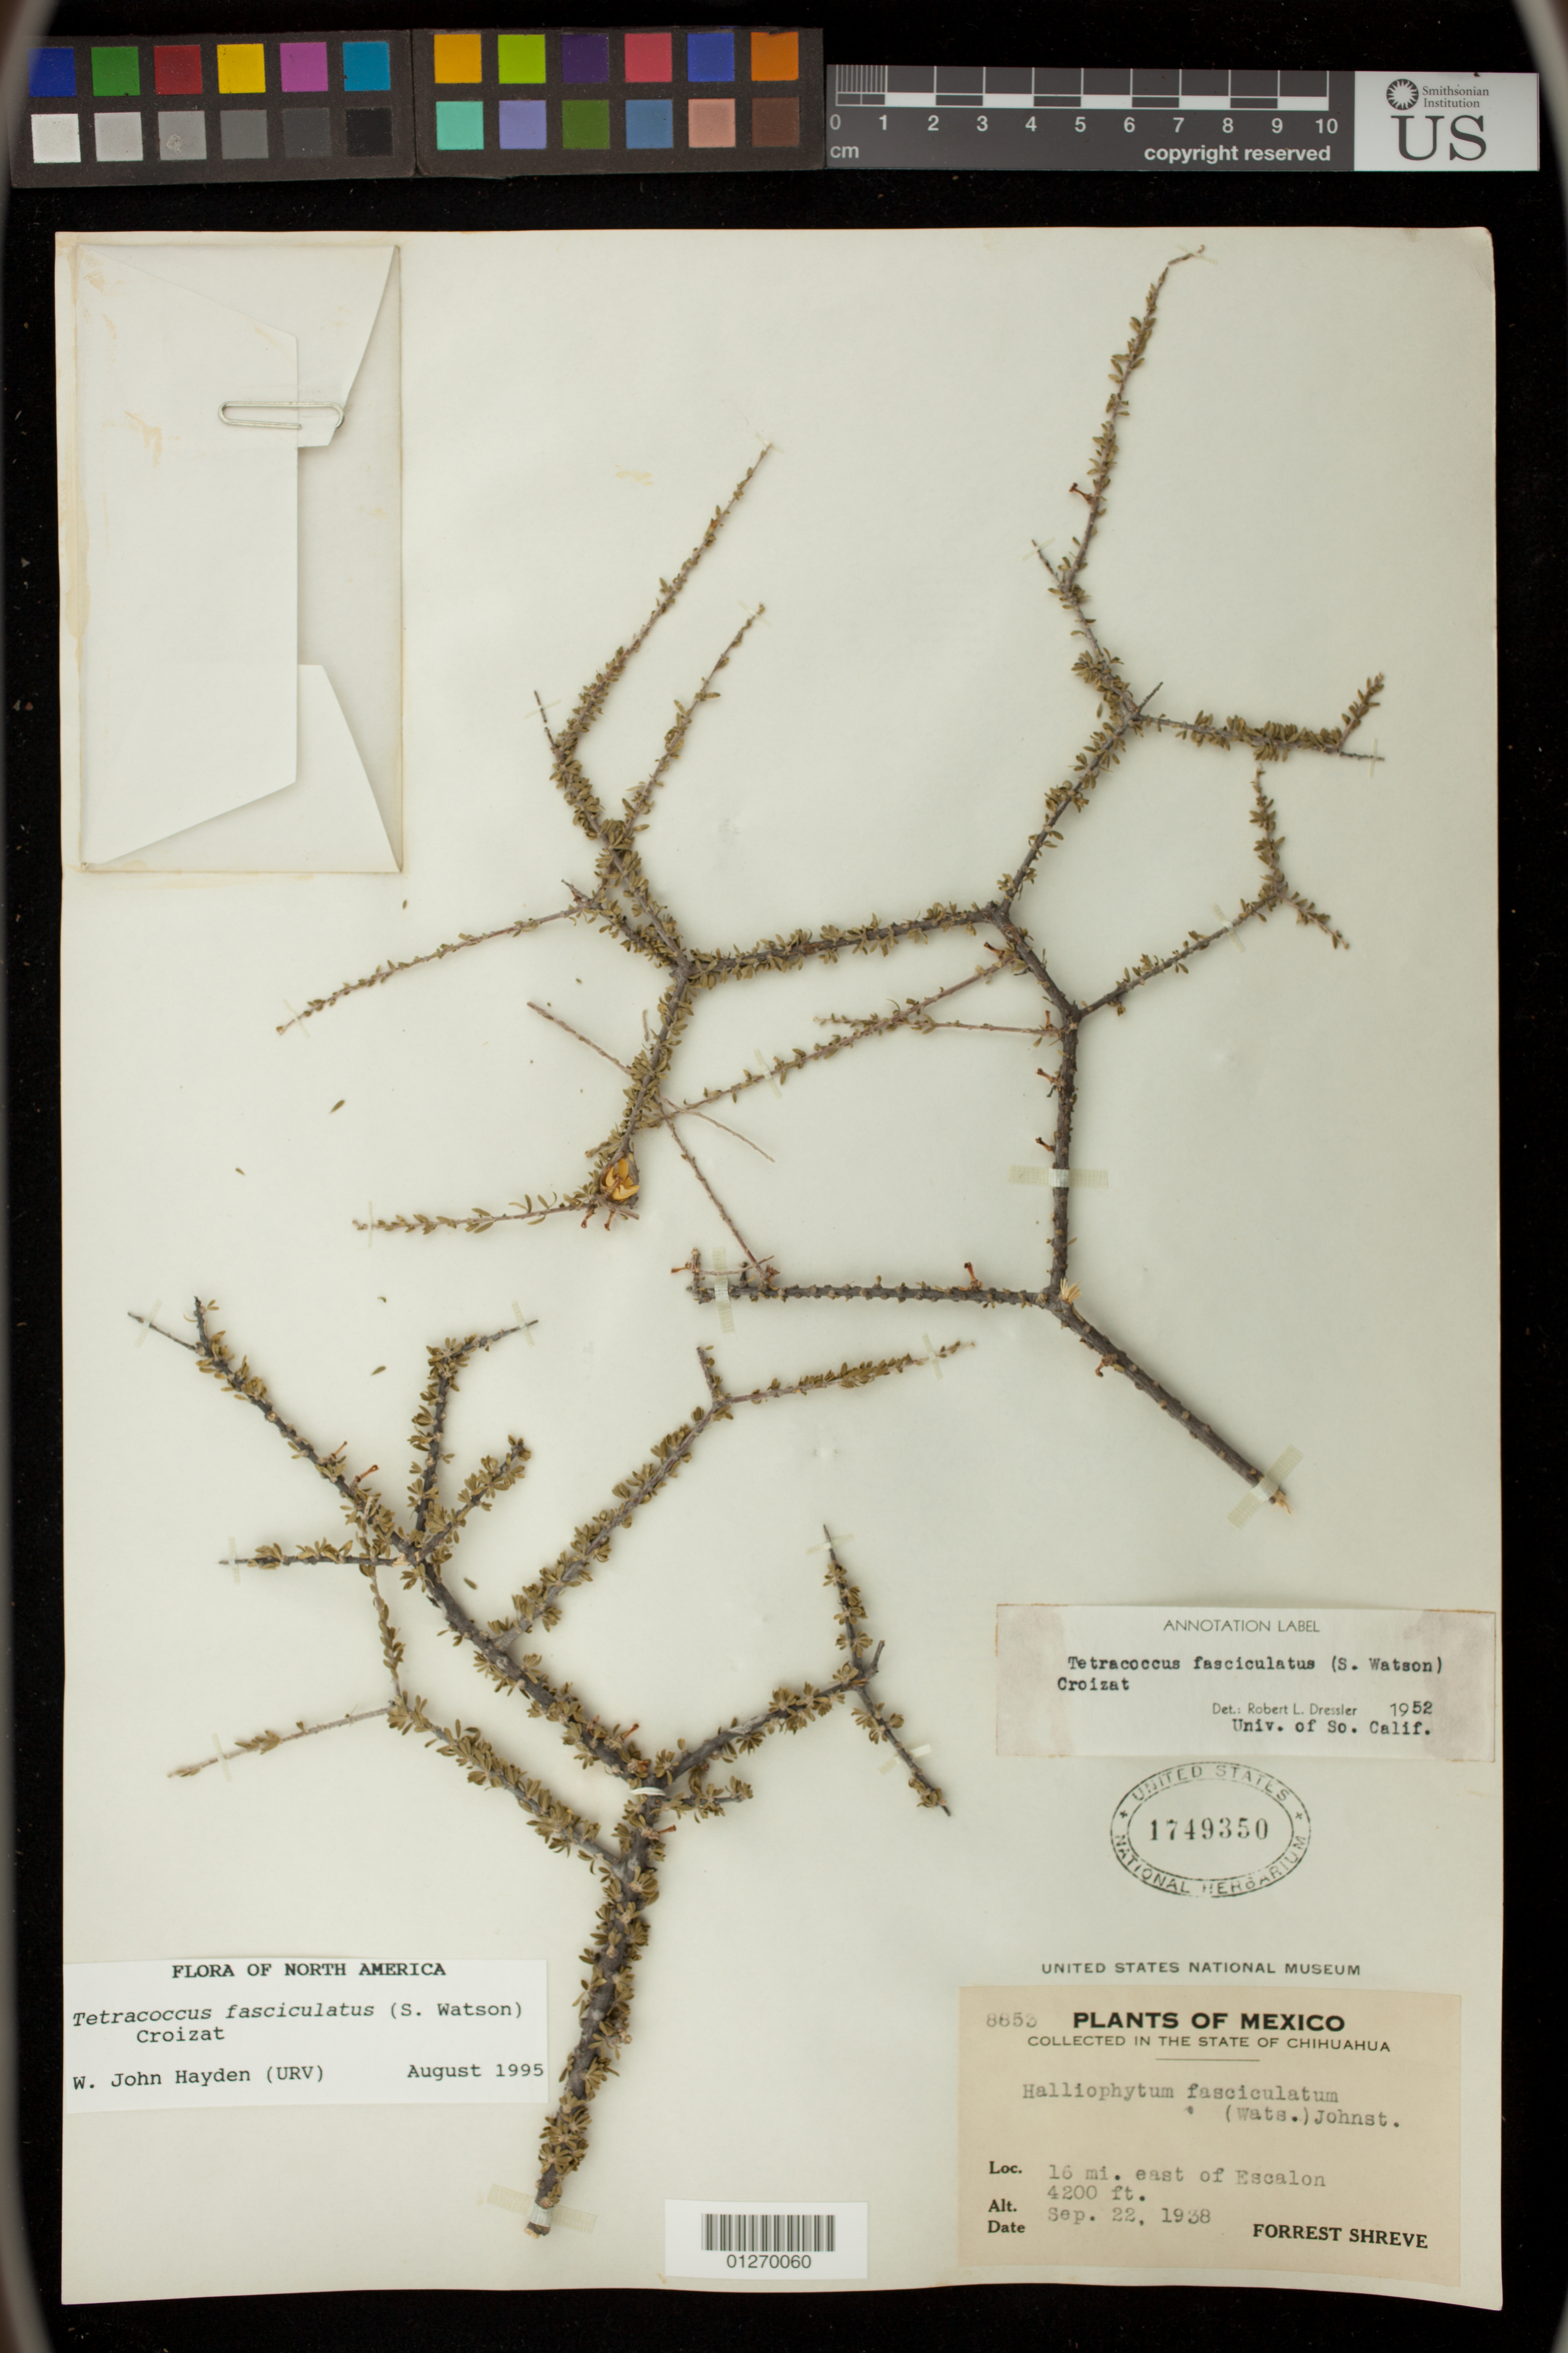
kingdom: Plantae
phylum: Tracheophyta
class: Magnoliopsida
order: Malpighiales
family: Picrodendraceae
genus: Tetracoccus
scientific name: Tetracoccus fasciculatus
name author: (S. Watson) Croizat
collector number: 8853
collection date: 1938-09-22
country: Mexico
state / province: Chihuahua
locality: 16 mi. east of Escalon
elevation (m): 1280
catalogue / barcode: US 1749350